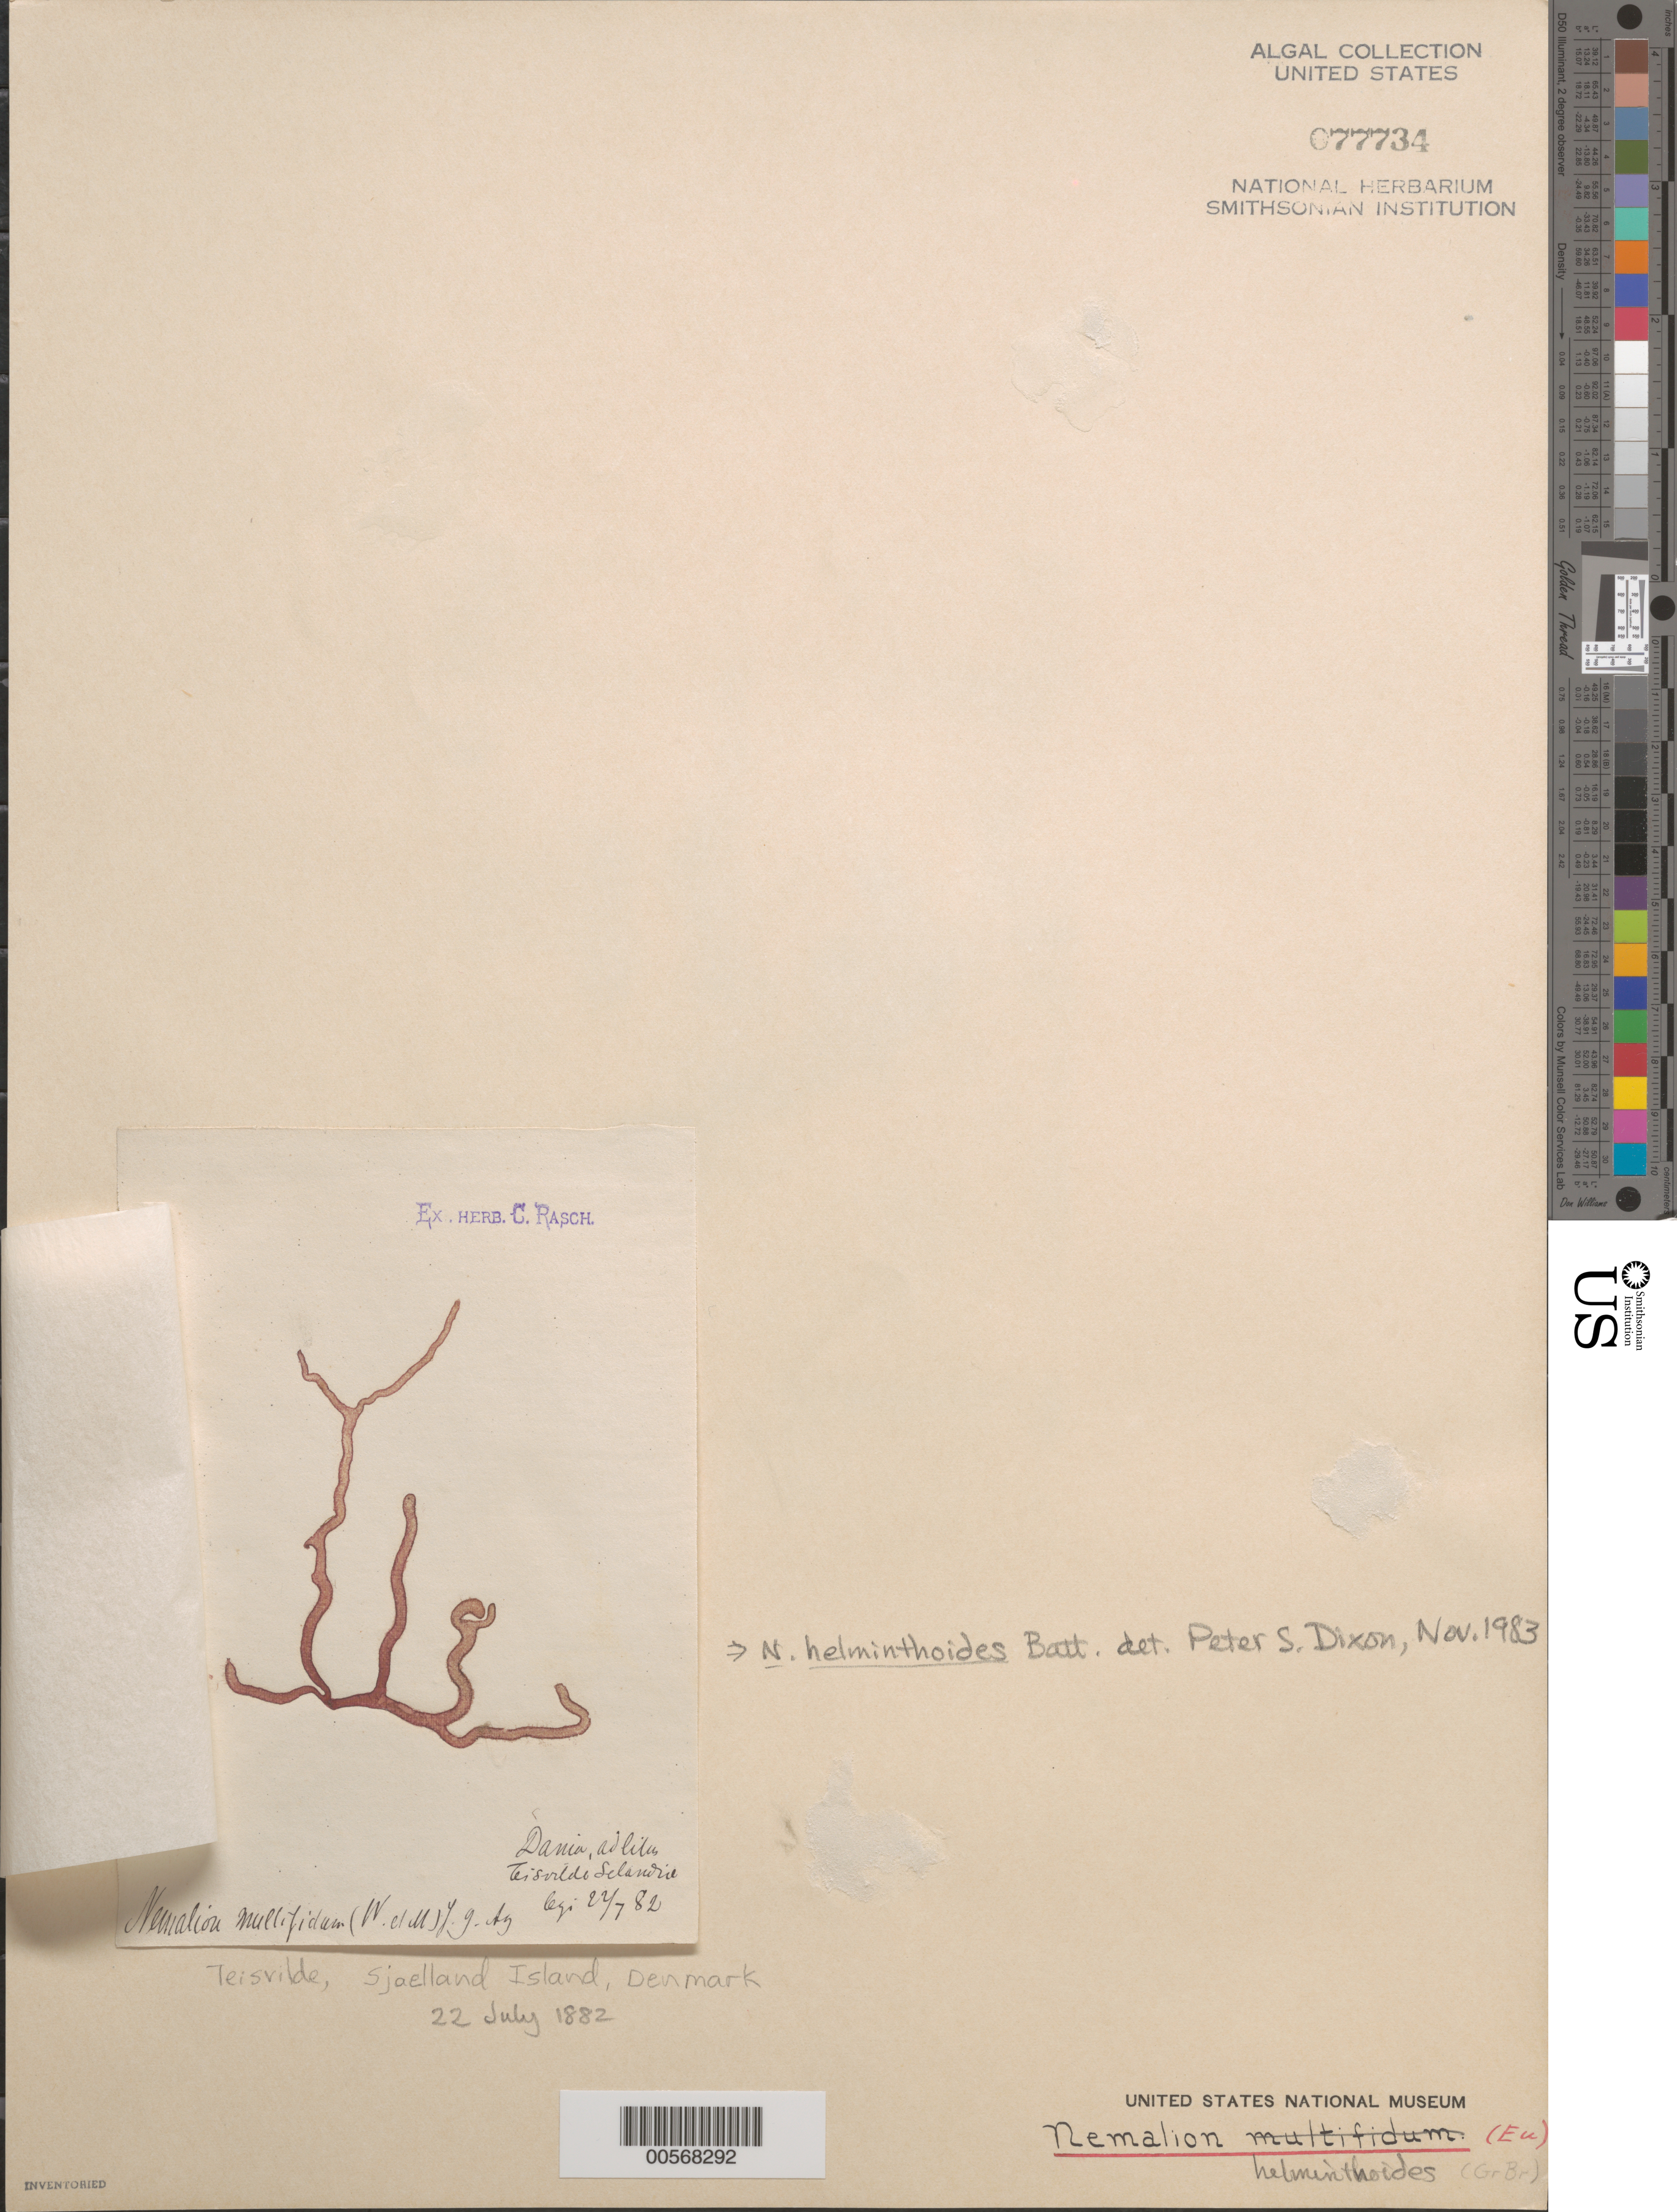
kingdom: Plantae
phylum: Rhodophyta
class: Florideophyceae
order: Nemaliales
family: Nemaliaceae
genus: Nemalion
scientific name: Nemalion multifidum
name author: (Lyngb.) Chauvin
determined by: Algae name updating Project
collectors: C. Rasch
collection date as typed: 22 Jul 1882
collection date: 1882-07-22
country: Denmark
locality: Teisvilde, Sjaelland (Selandiae)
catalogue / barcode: US 77734